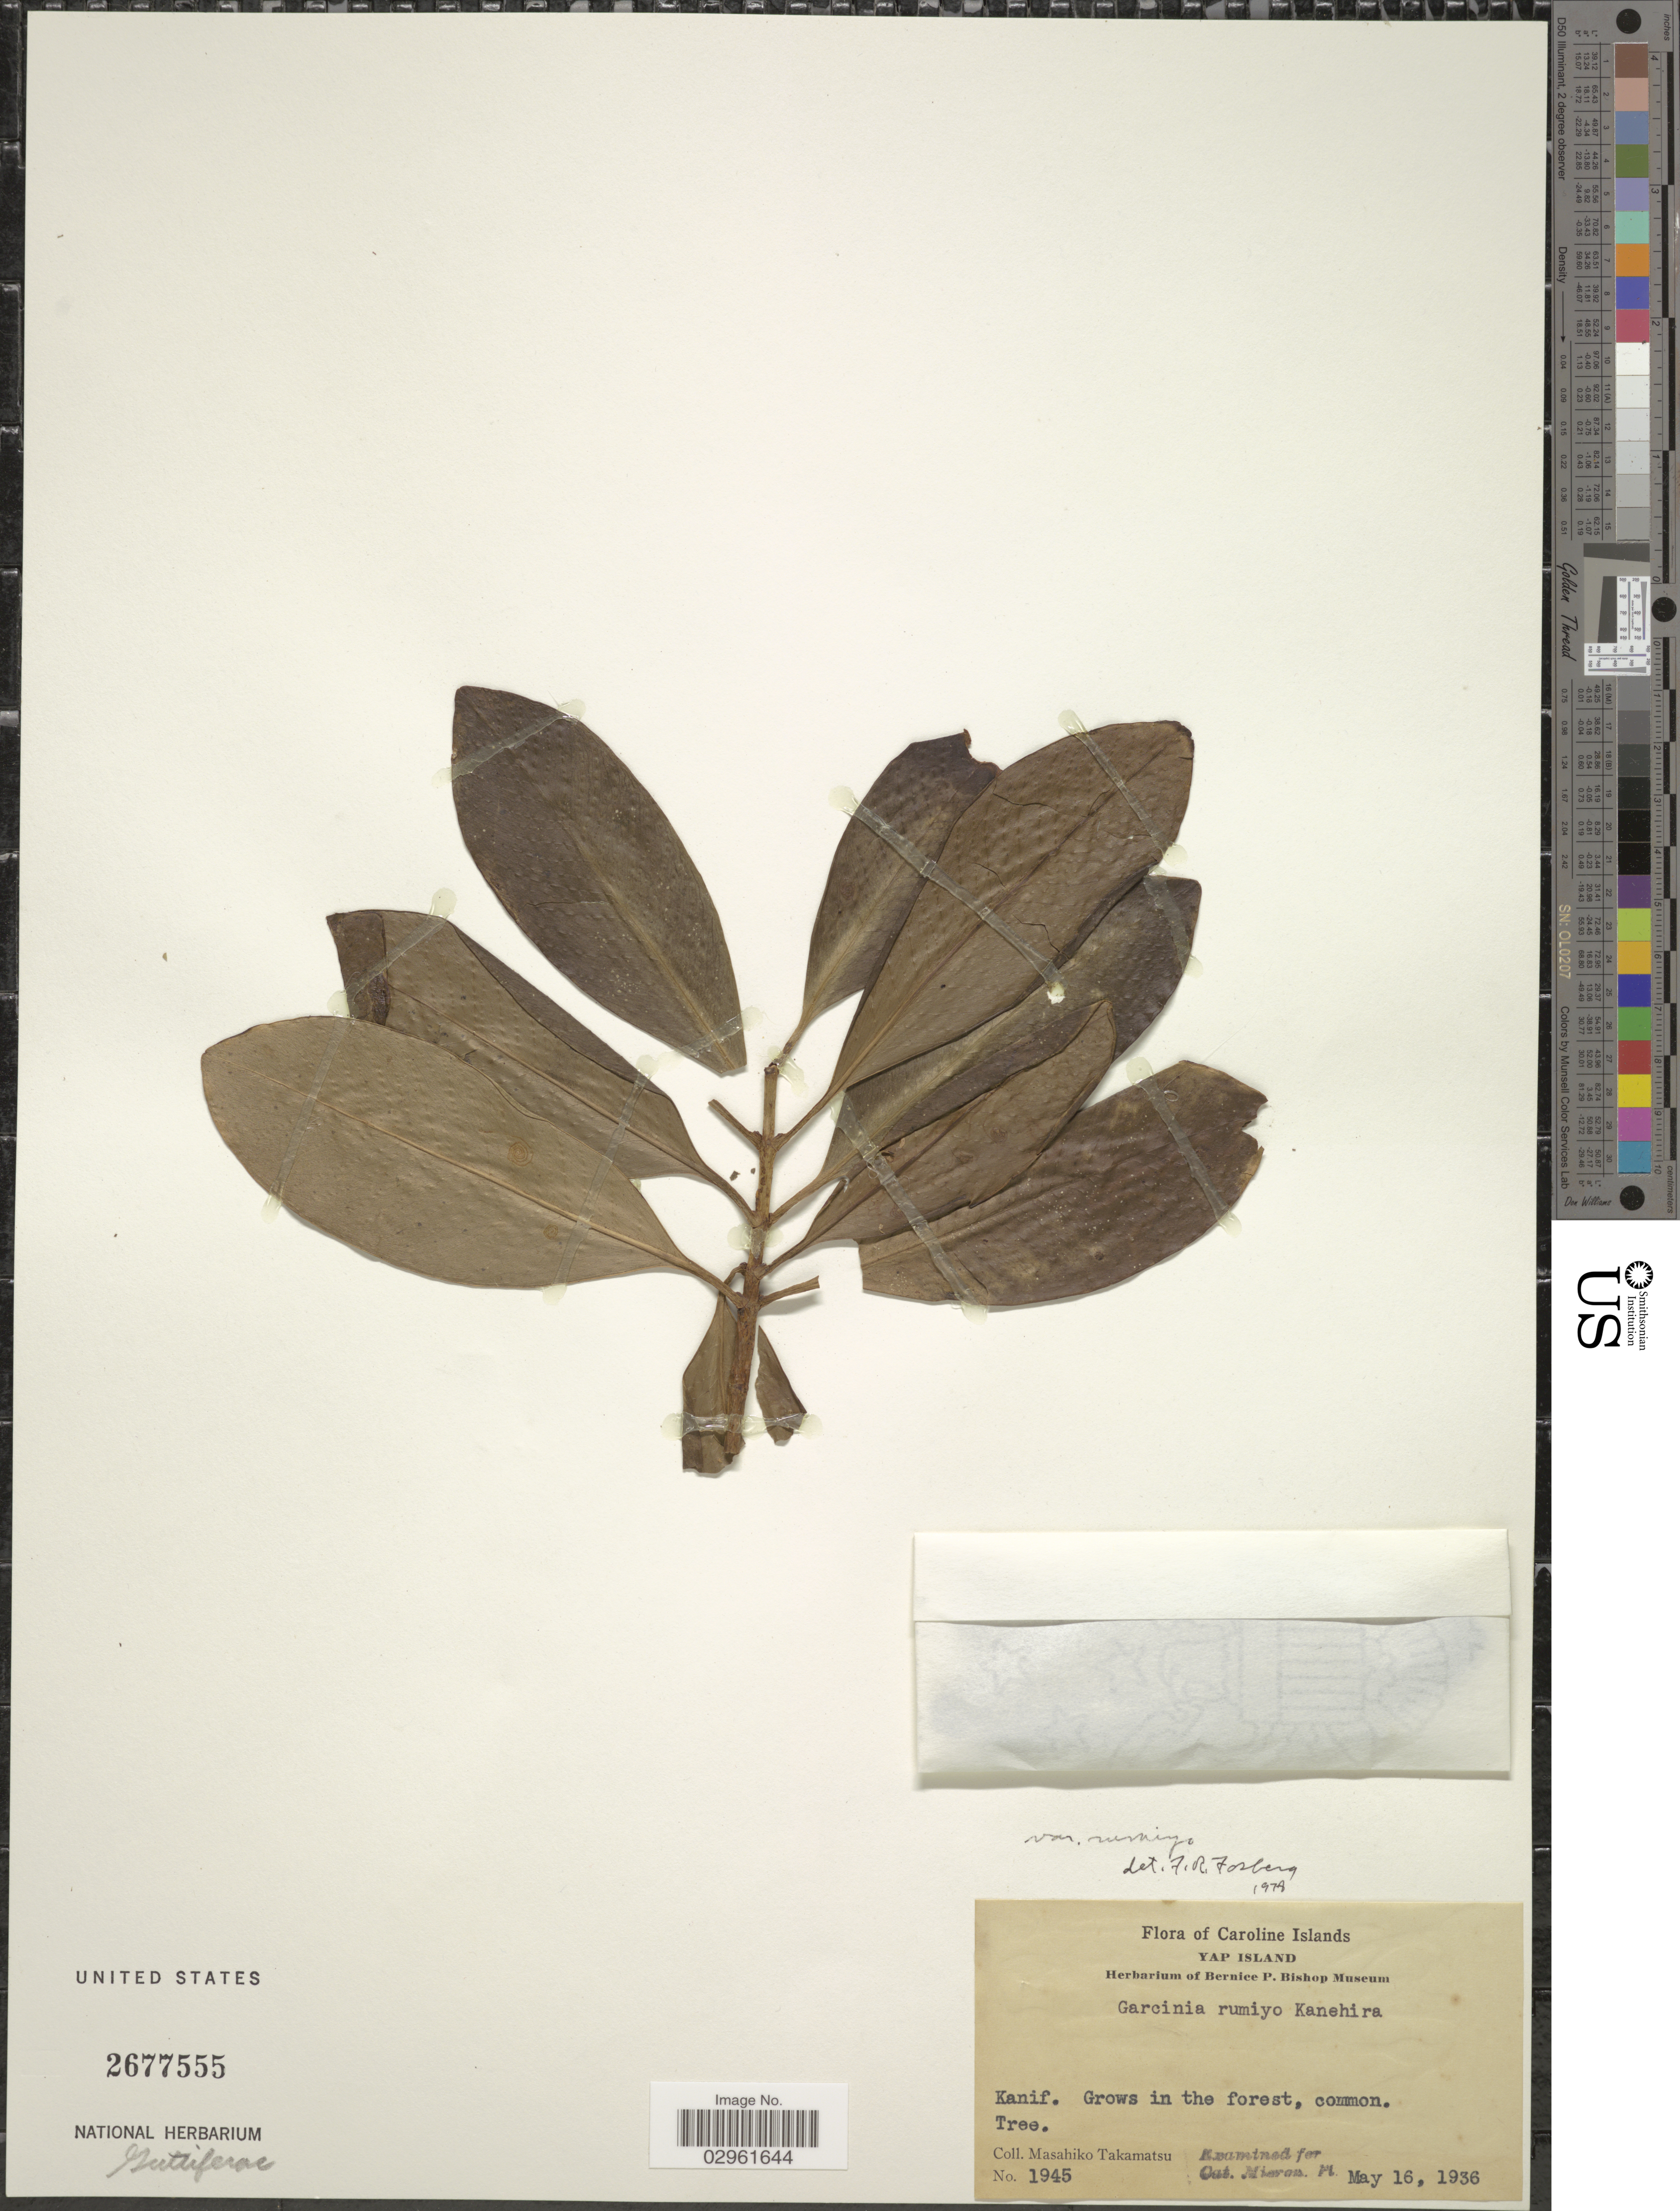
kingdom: Plantae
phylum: Tracheophyta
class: Magnoliopsida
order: Malpighiales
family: Clusiaceae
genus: Garcinia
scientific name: Garcinia rumiyo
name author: Kaneh.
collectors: M. Takamatsu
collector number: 1945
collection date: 1936-05-16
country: Micronesia, Federated States of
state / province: Yap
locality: Caroline Islands. Yap Island. Kanif.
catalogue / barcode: US 2677555